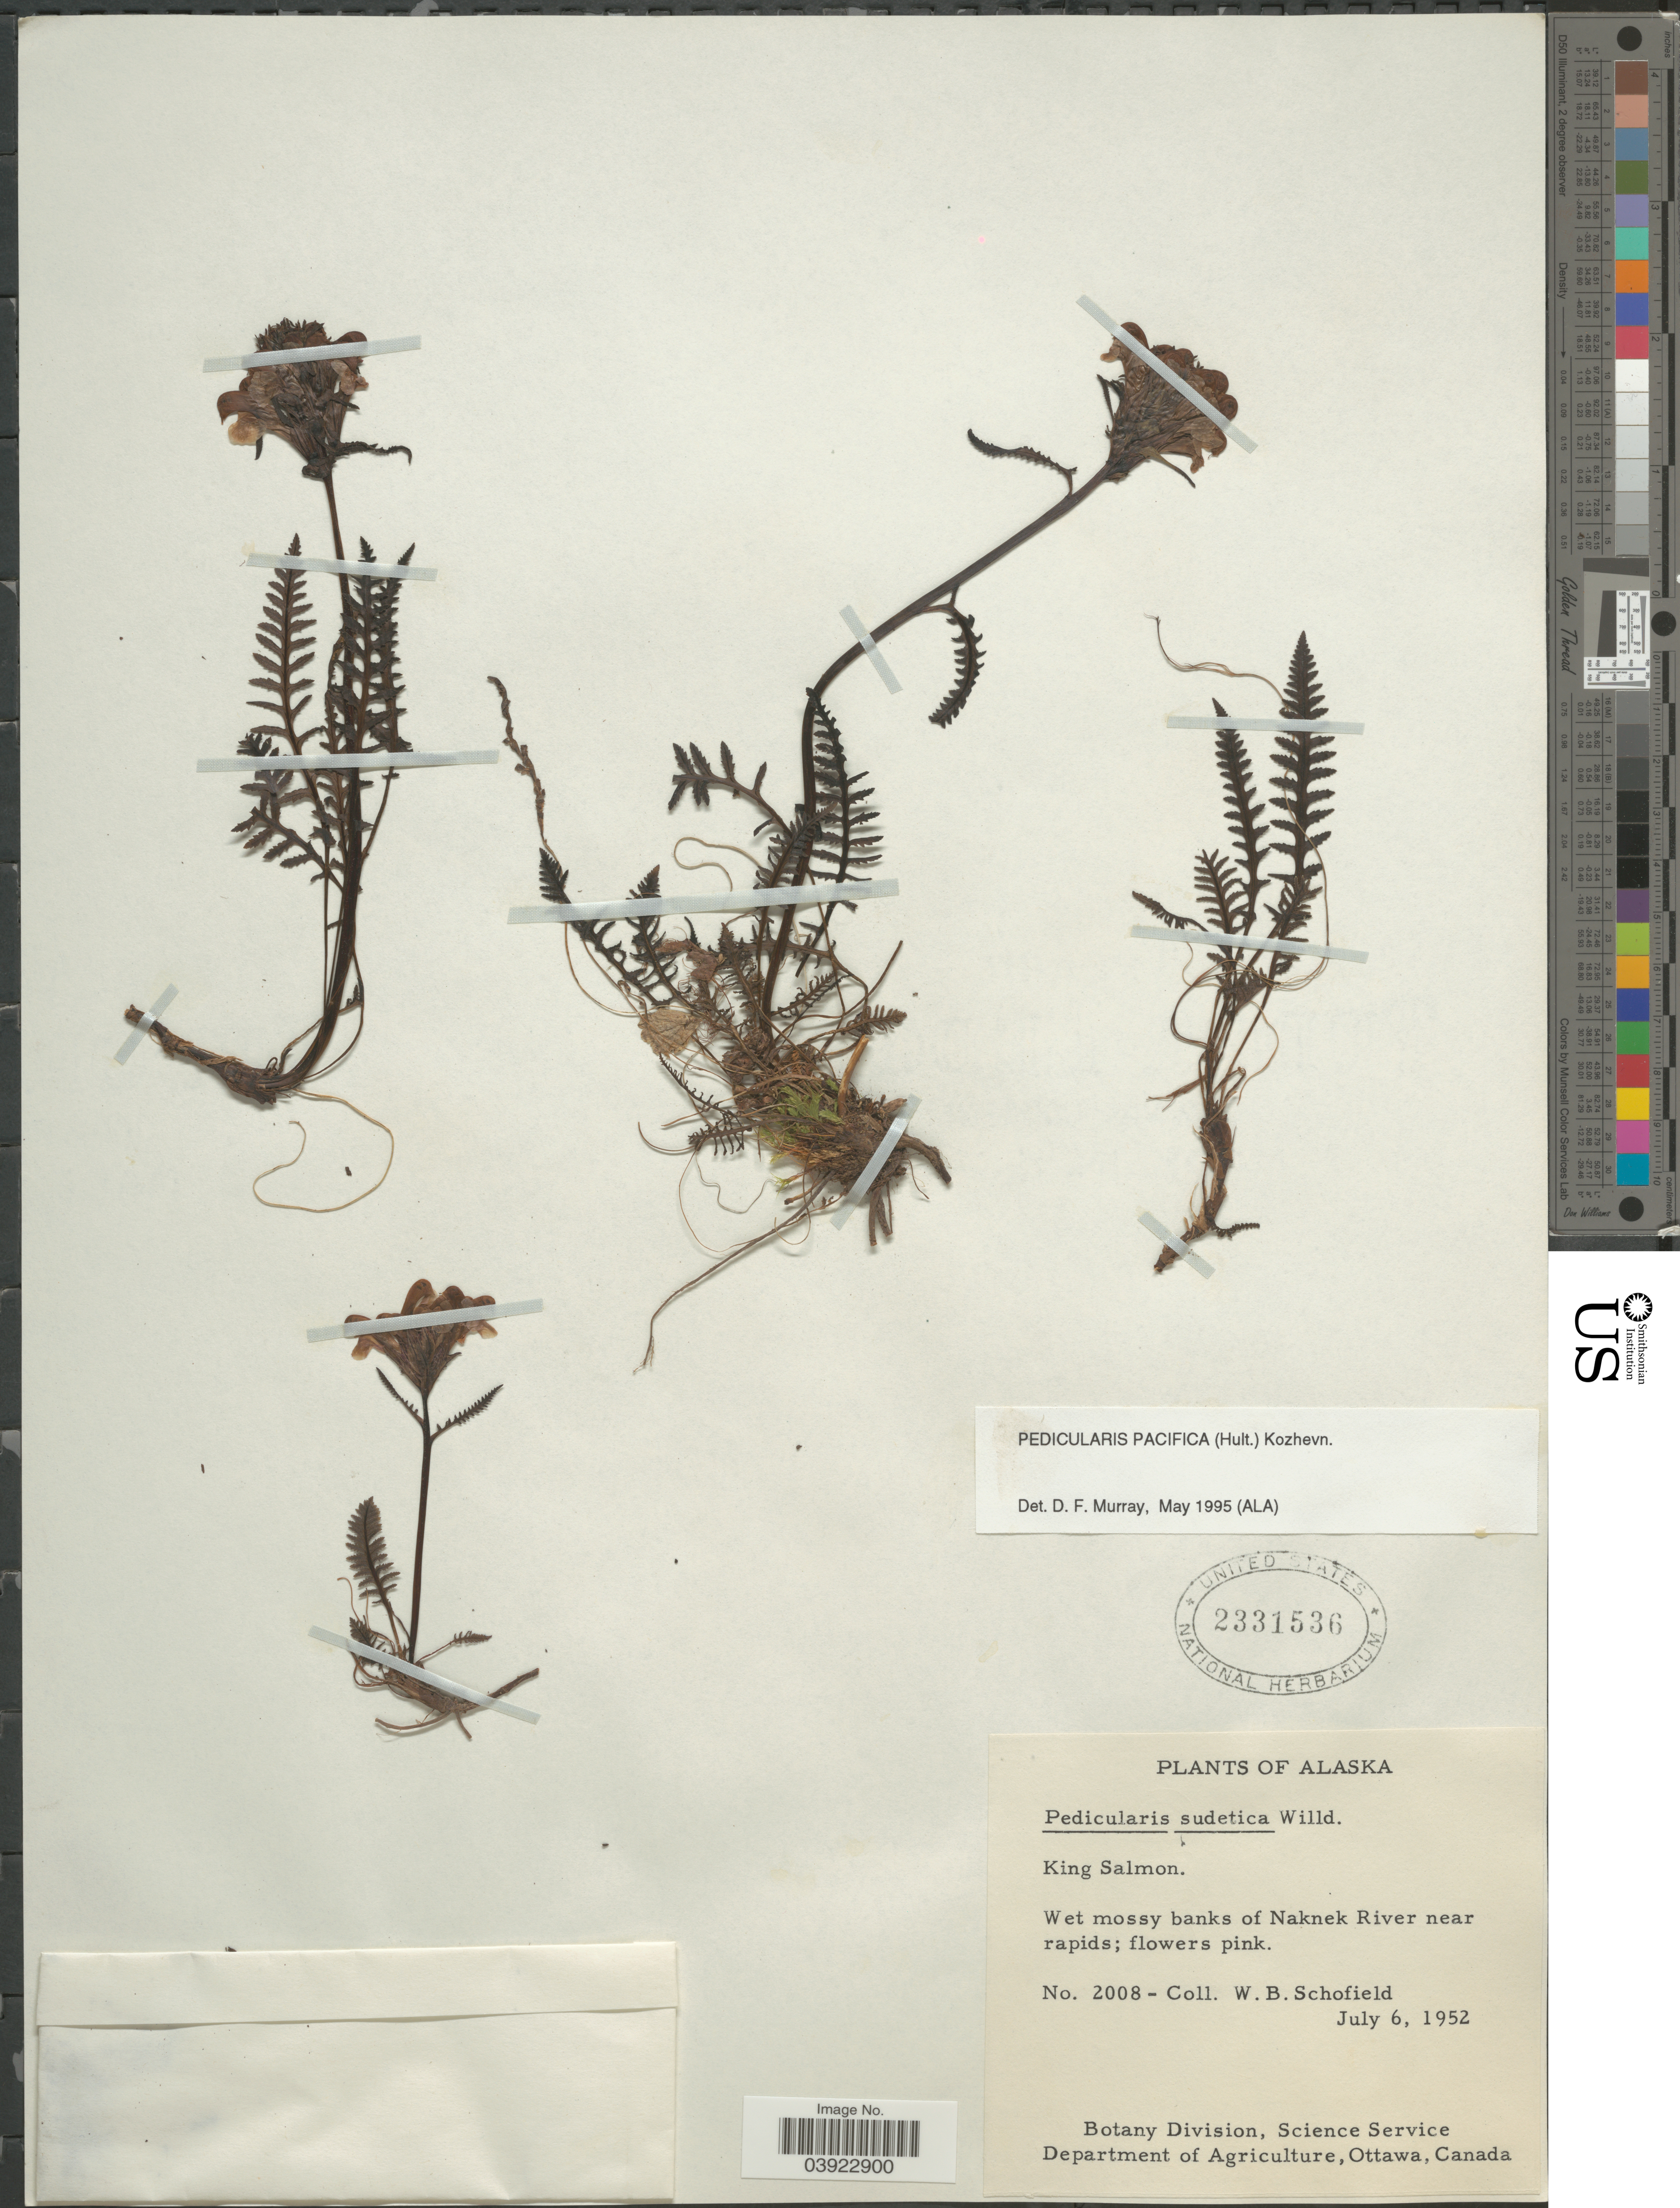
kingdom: Plantae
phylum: Tracheophyta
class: Magnoliopsida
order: Lamiales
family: Orobanchaceae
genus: Pedicularis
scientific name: Pedicularis pacifica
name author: (Hultén) Kozhevn.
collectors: W. Schofield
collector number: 2008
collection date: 1952-07-06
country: United States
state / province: Alaska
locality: King Salmon. Wet mossy banks of Naknek River near rapids.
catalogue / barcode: US 2331536